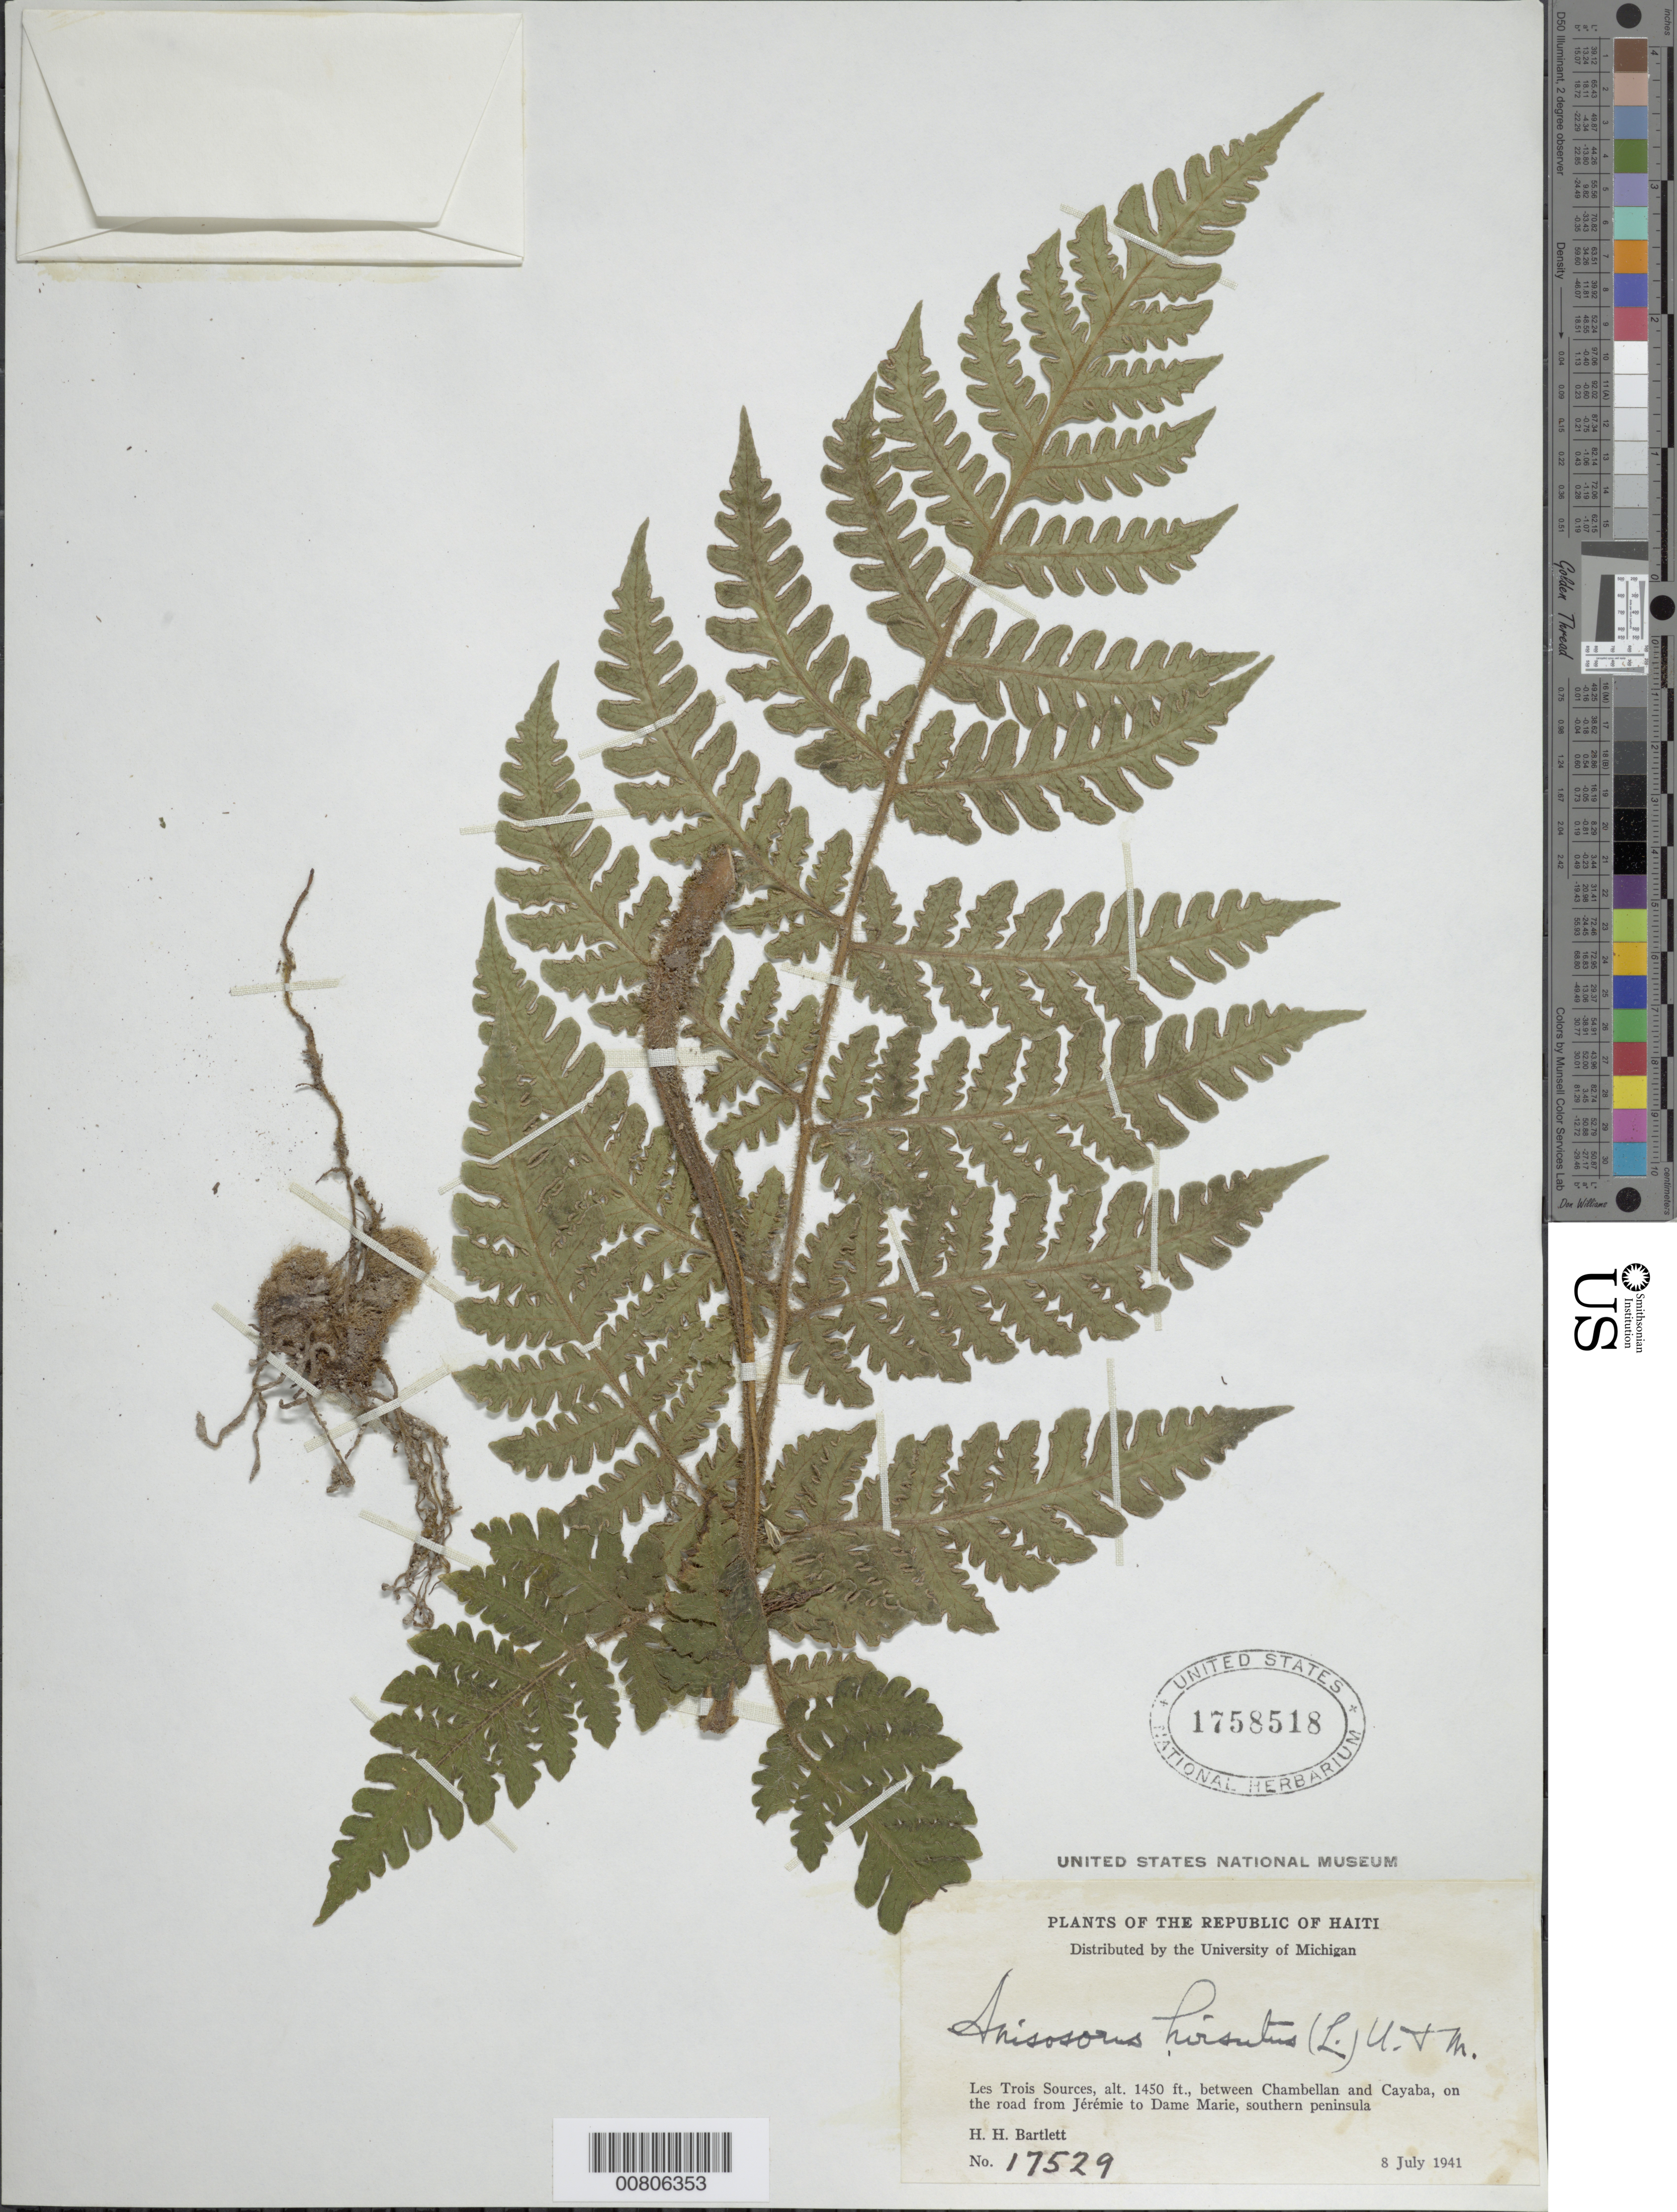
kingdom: Plantae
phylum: Tracheophyta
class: Polypodiopsida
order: Polypodiales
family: Lonchitidaceae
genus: Lonchitis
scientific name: Lonchitis hirsuta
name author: L.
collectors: H. H. Bartlett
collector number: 17528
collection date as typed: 08 Jul 1941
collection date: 1941-07-08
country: Haiti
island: Hispaniola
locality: Les Trois Sources, between Chambellan and Cayaba, on road from Jérémie to Dame Marie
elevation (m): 442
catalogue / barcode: US 1758518